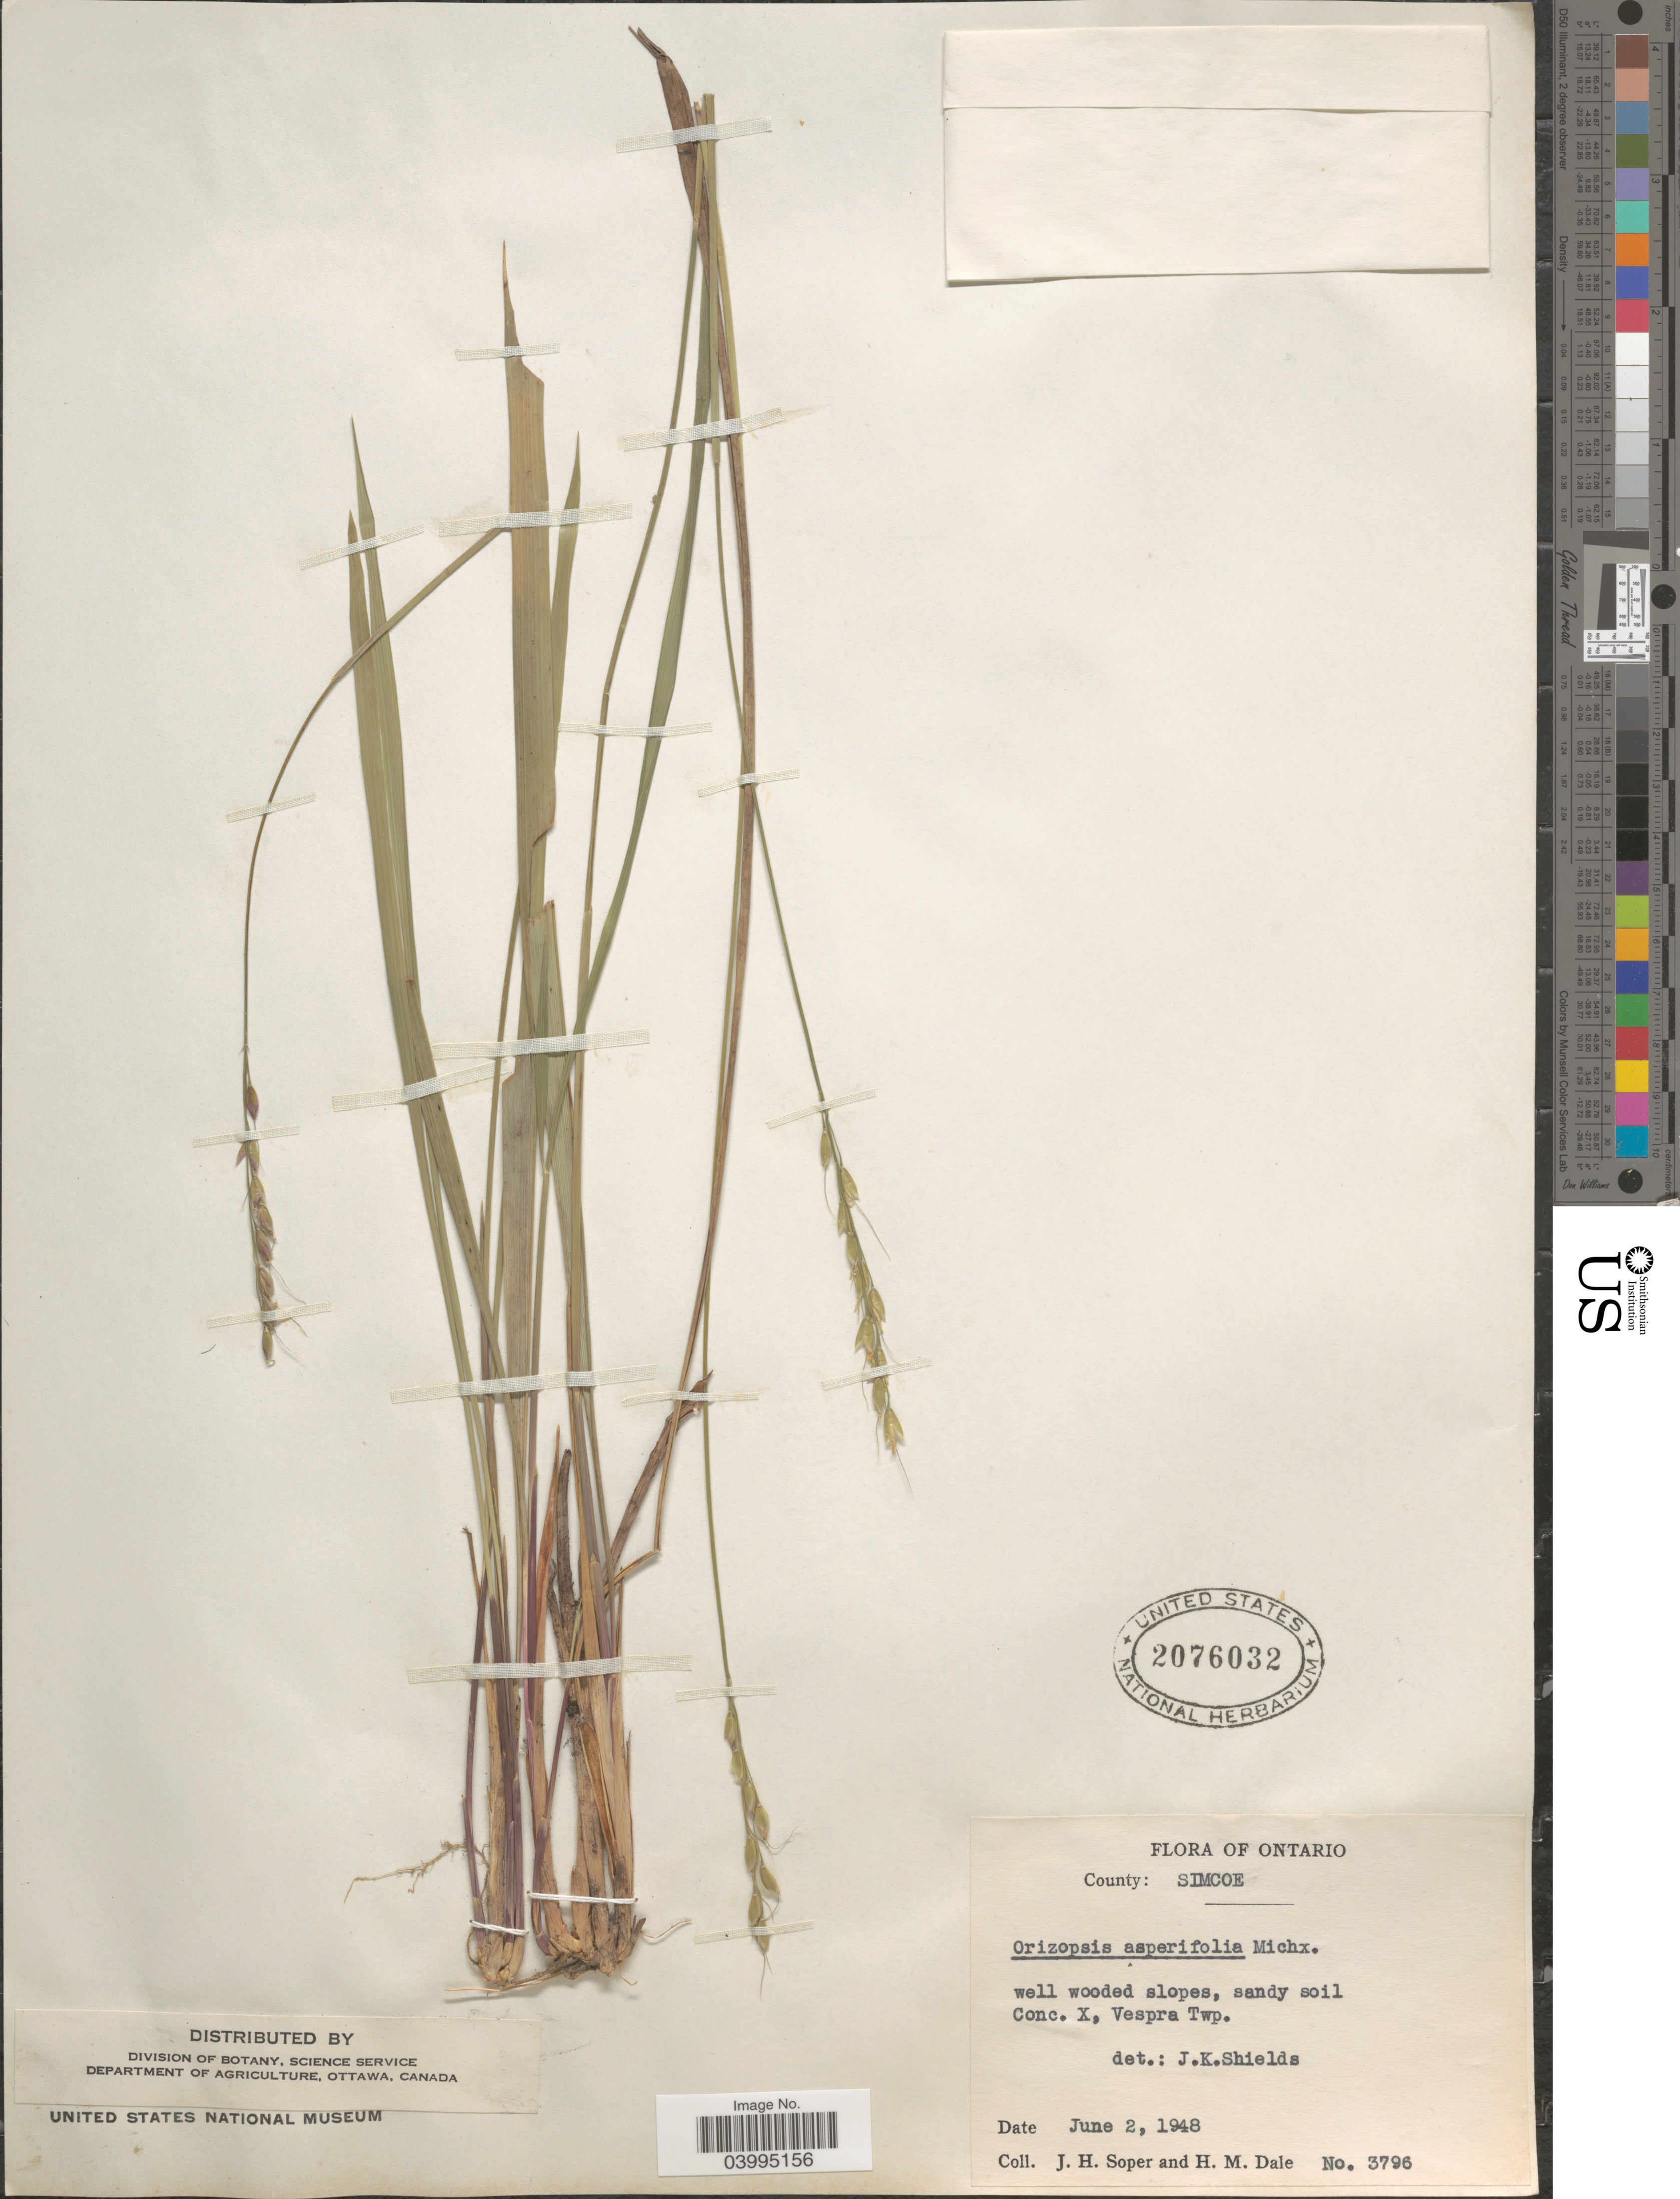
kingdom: Plantae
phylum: Tracheophyta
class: Liliopsida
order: Poales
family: Poaceae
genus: Oryzopsis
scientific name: Oryzopsis asperifolia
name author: Michx.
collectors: J. H. Soper & H. M. Dale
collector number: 3796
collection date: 1948-06-02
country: Canada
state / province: Ontario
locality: County: Simcoe. Well wooded slopes, sandy soil Conc. X, Vespra Twp.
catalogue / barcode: US 2076032